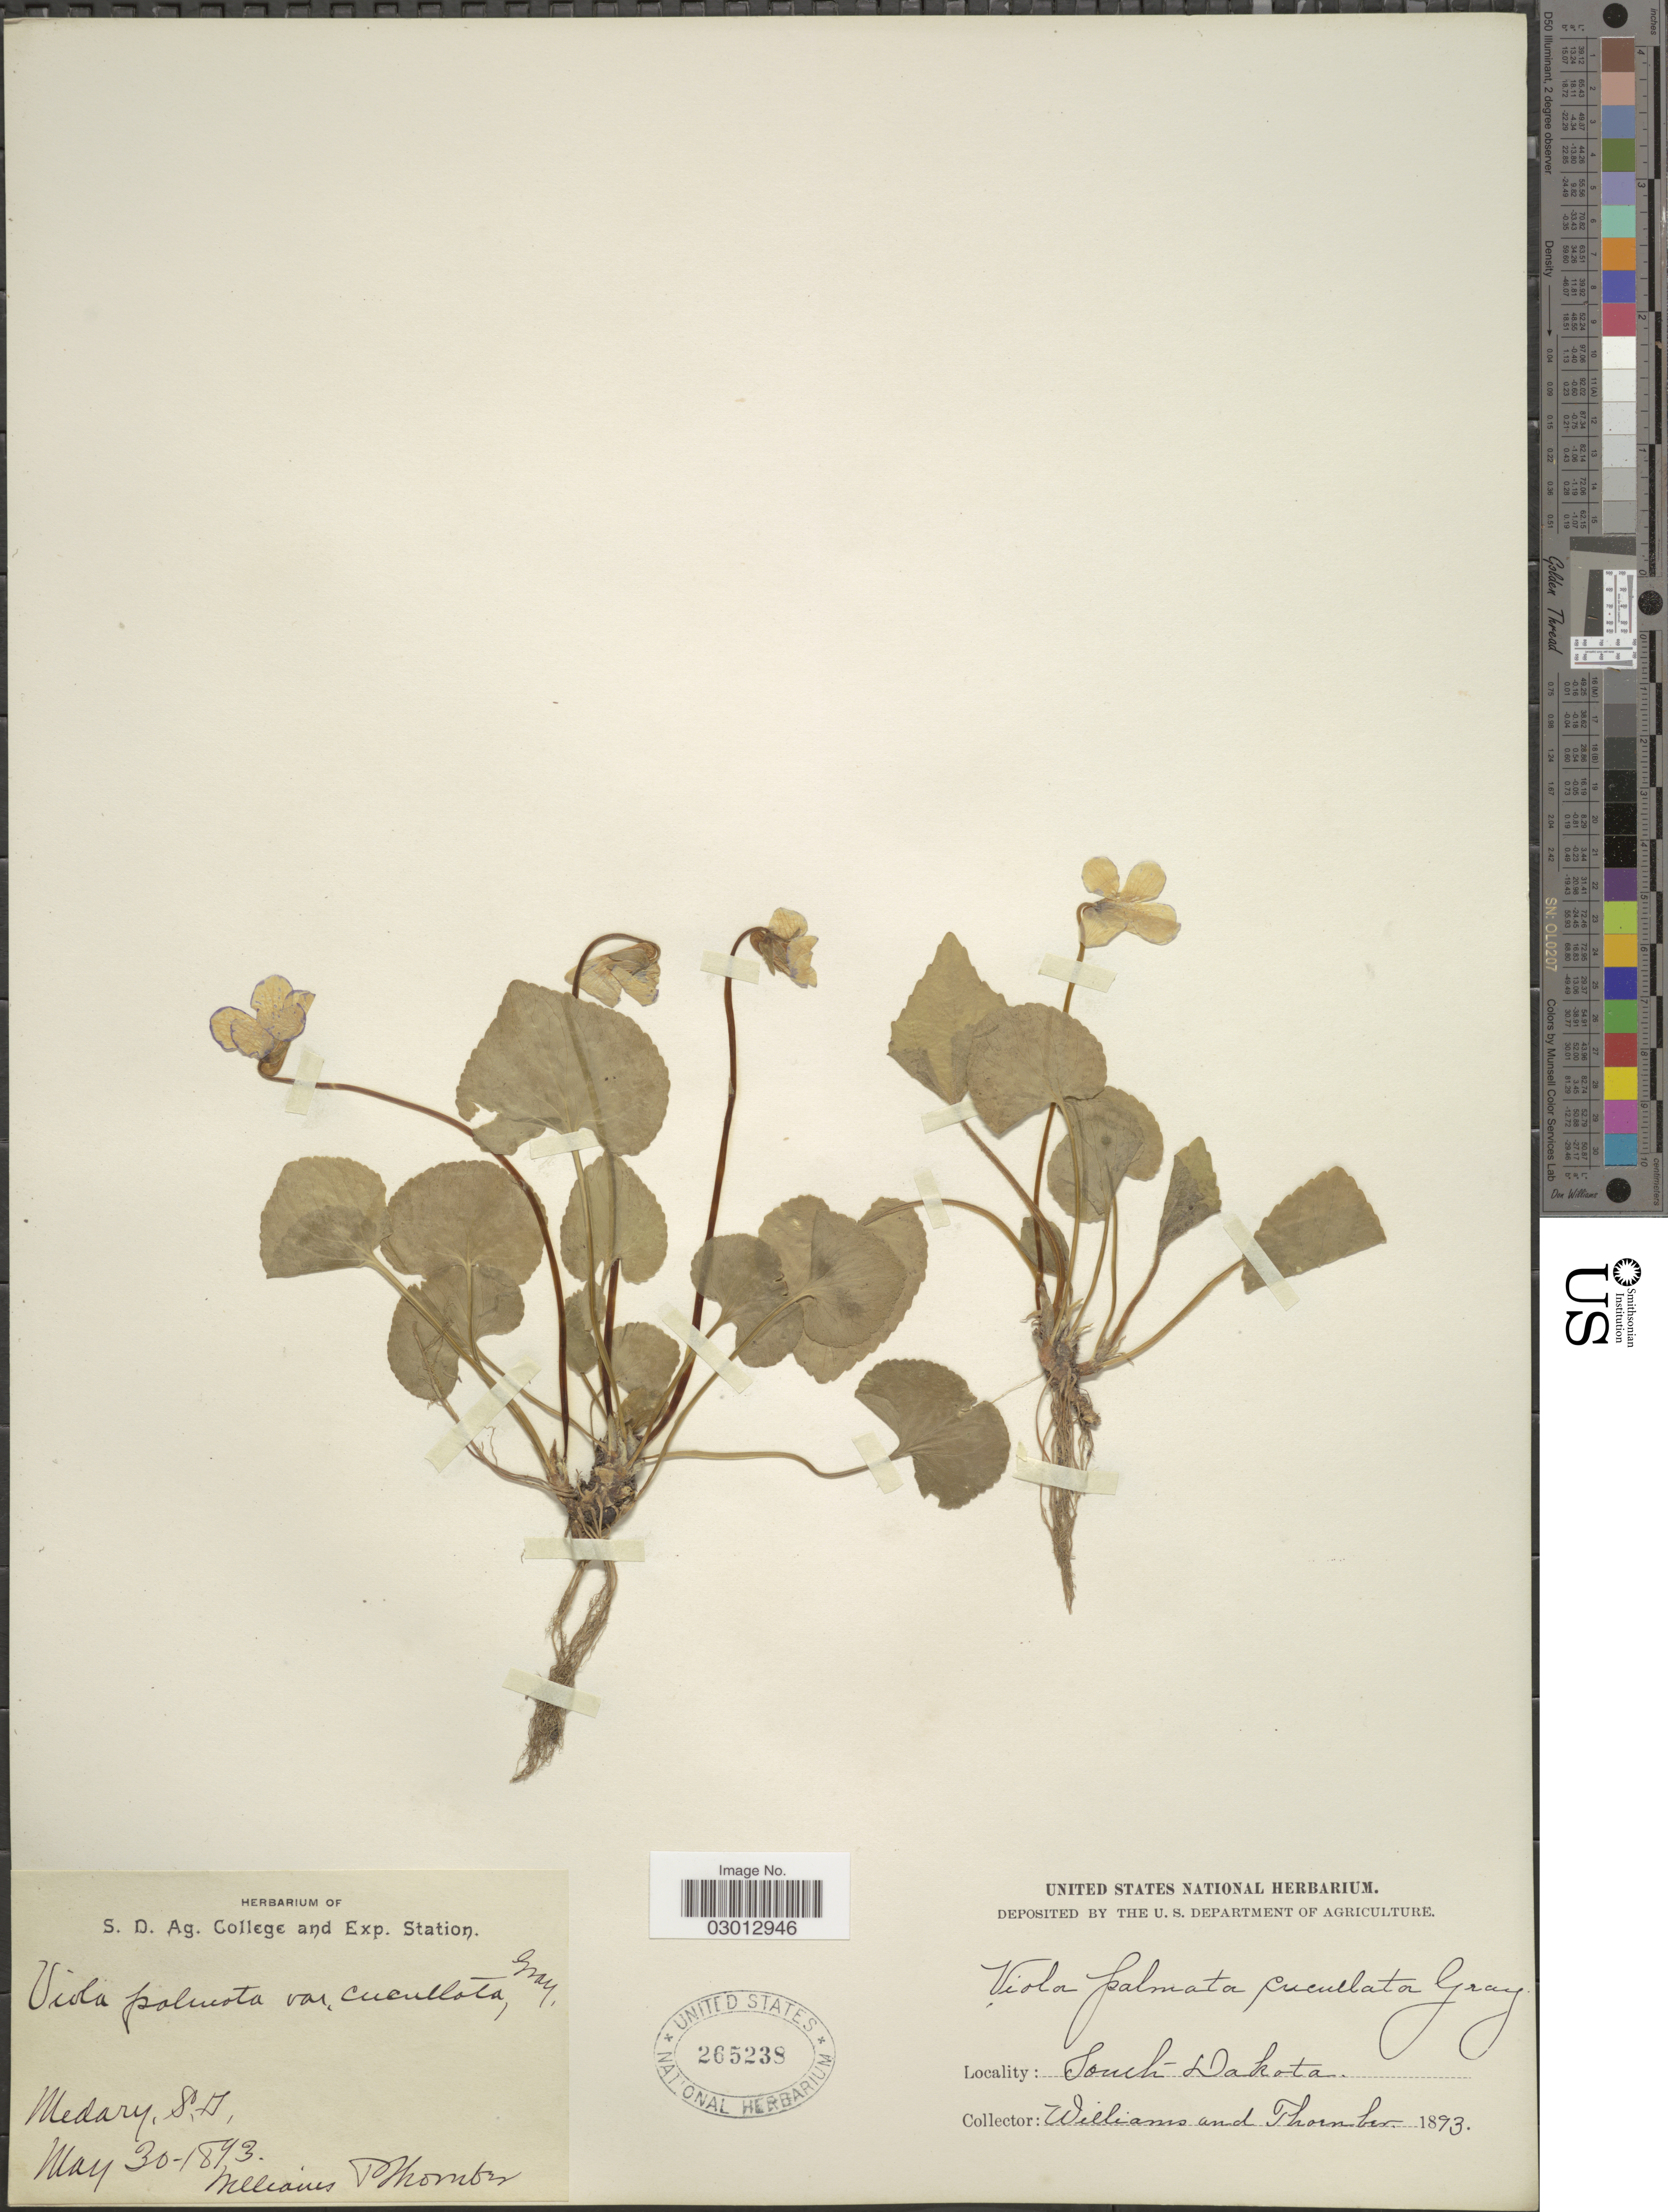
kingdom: Plantae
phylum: Tracheophyta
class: Magnoliopsida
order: Malpighiales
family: Violaceae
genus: Viola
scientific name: Viola papilionacea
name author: Pursh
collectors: -- Williams & J. Thornber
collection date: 1893-05-30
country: United States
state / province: South Dakota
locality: Medary, S. D.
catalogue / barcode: US 265238